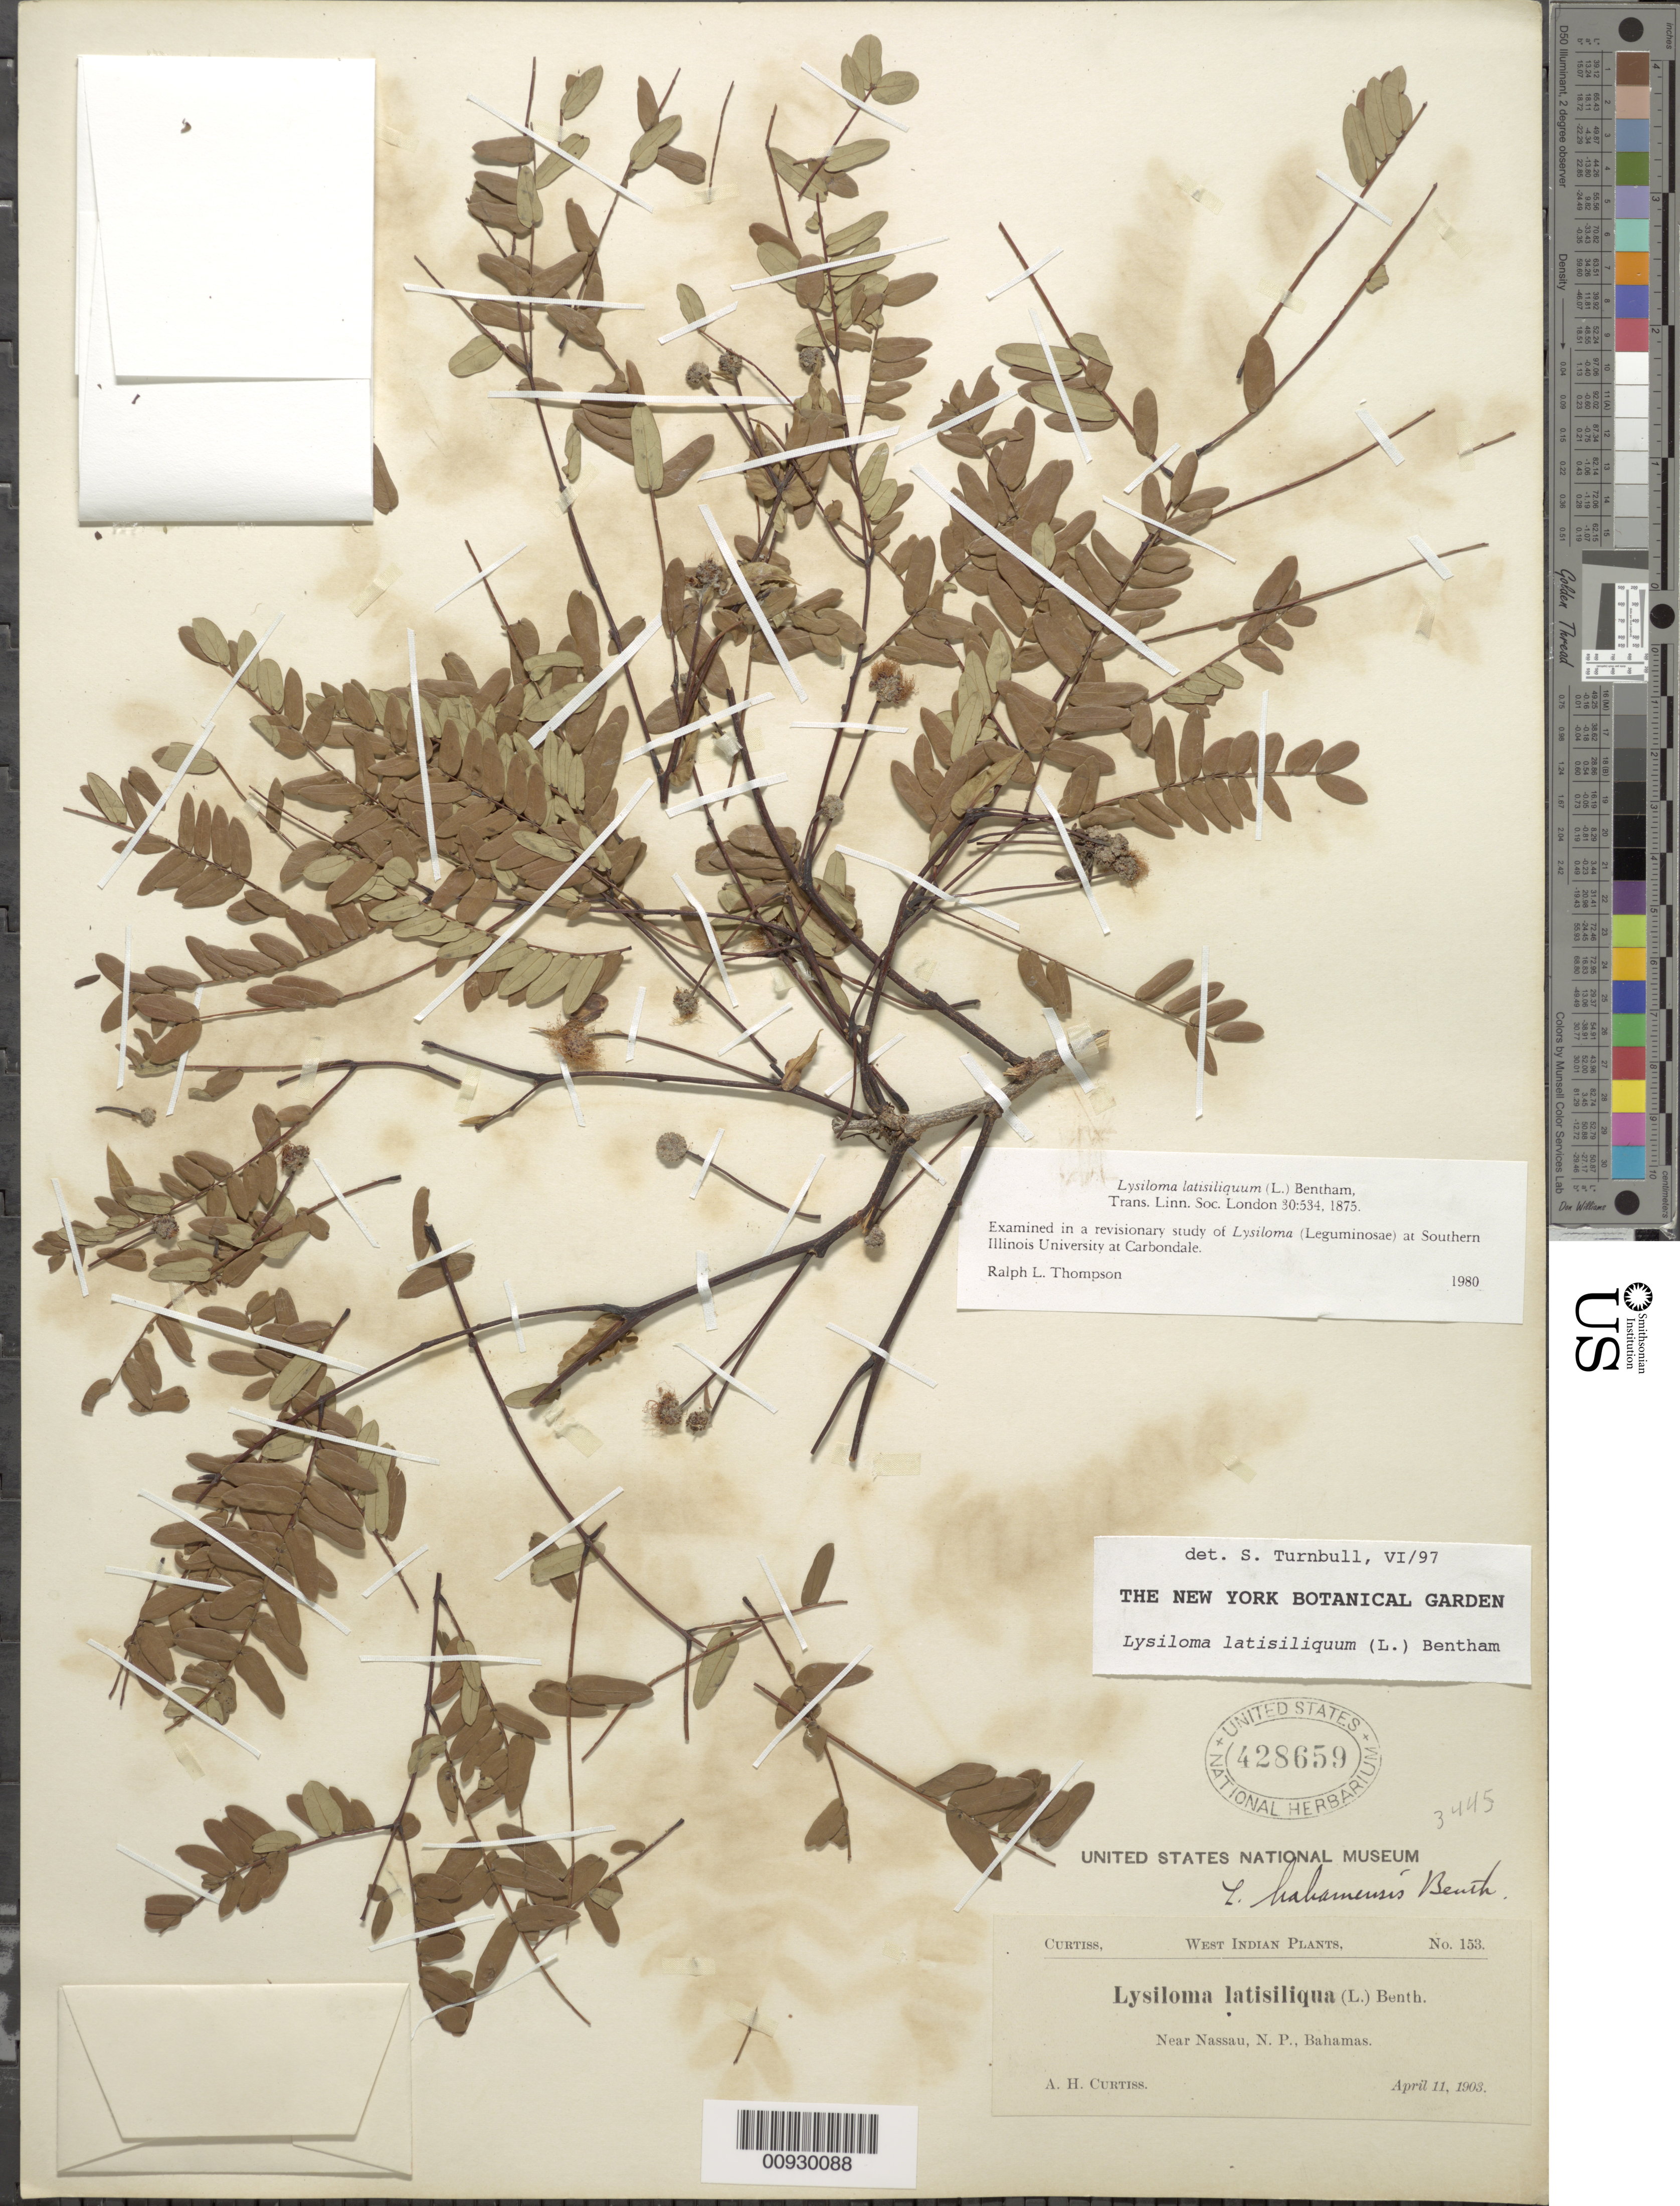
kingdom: Plantae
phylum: Tracheophyta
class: Magnoliopsida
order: Fabales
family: Fabaceae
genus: Lysiloma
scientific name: Lysiloma latisiliquum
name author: (L.) Benth.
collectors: A. H. Curtiss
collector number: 153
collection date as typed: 11 Apr 1903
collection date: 1903-04-11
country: Bahamas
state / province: New Providence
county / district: Nassau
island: New Providence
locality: Near Nassau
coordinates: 0 N, 0 E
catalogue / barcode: US 428659